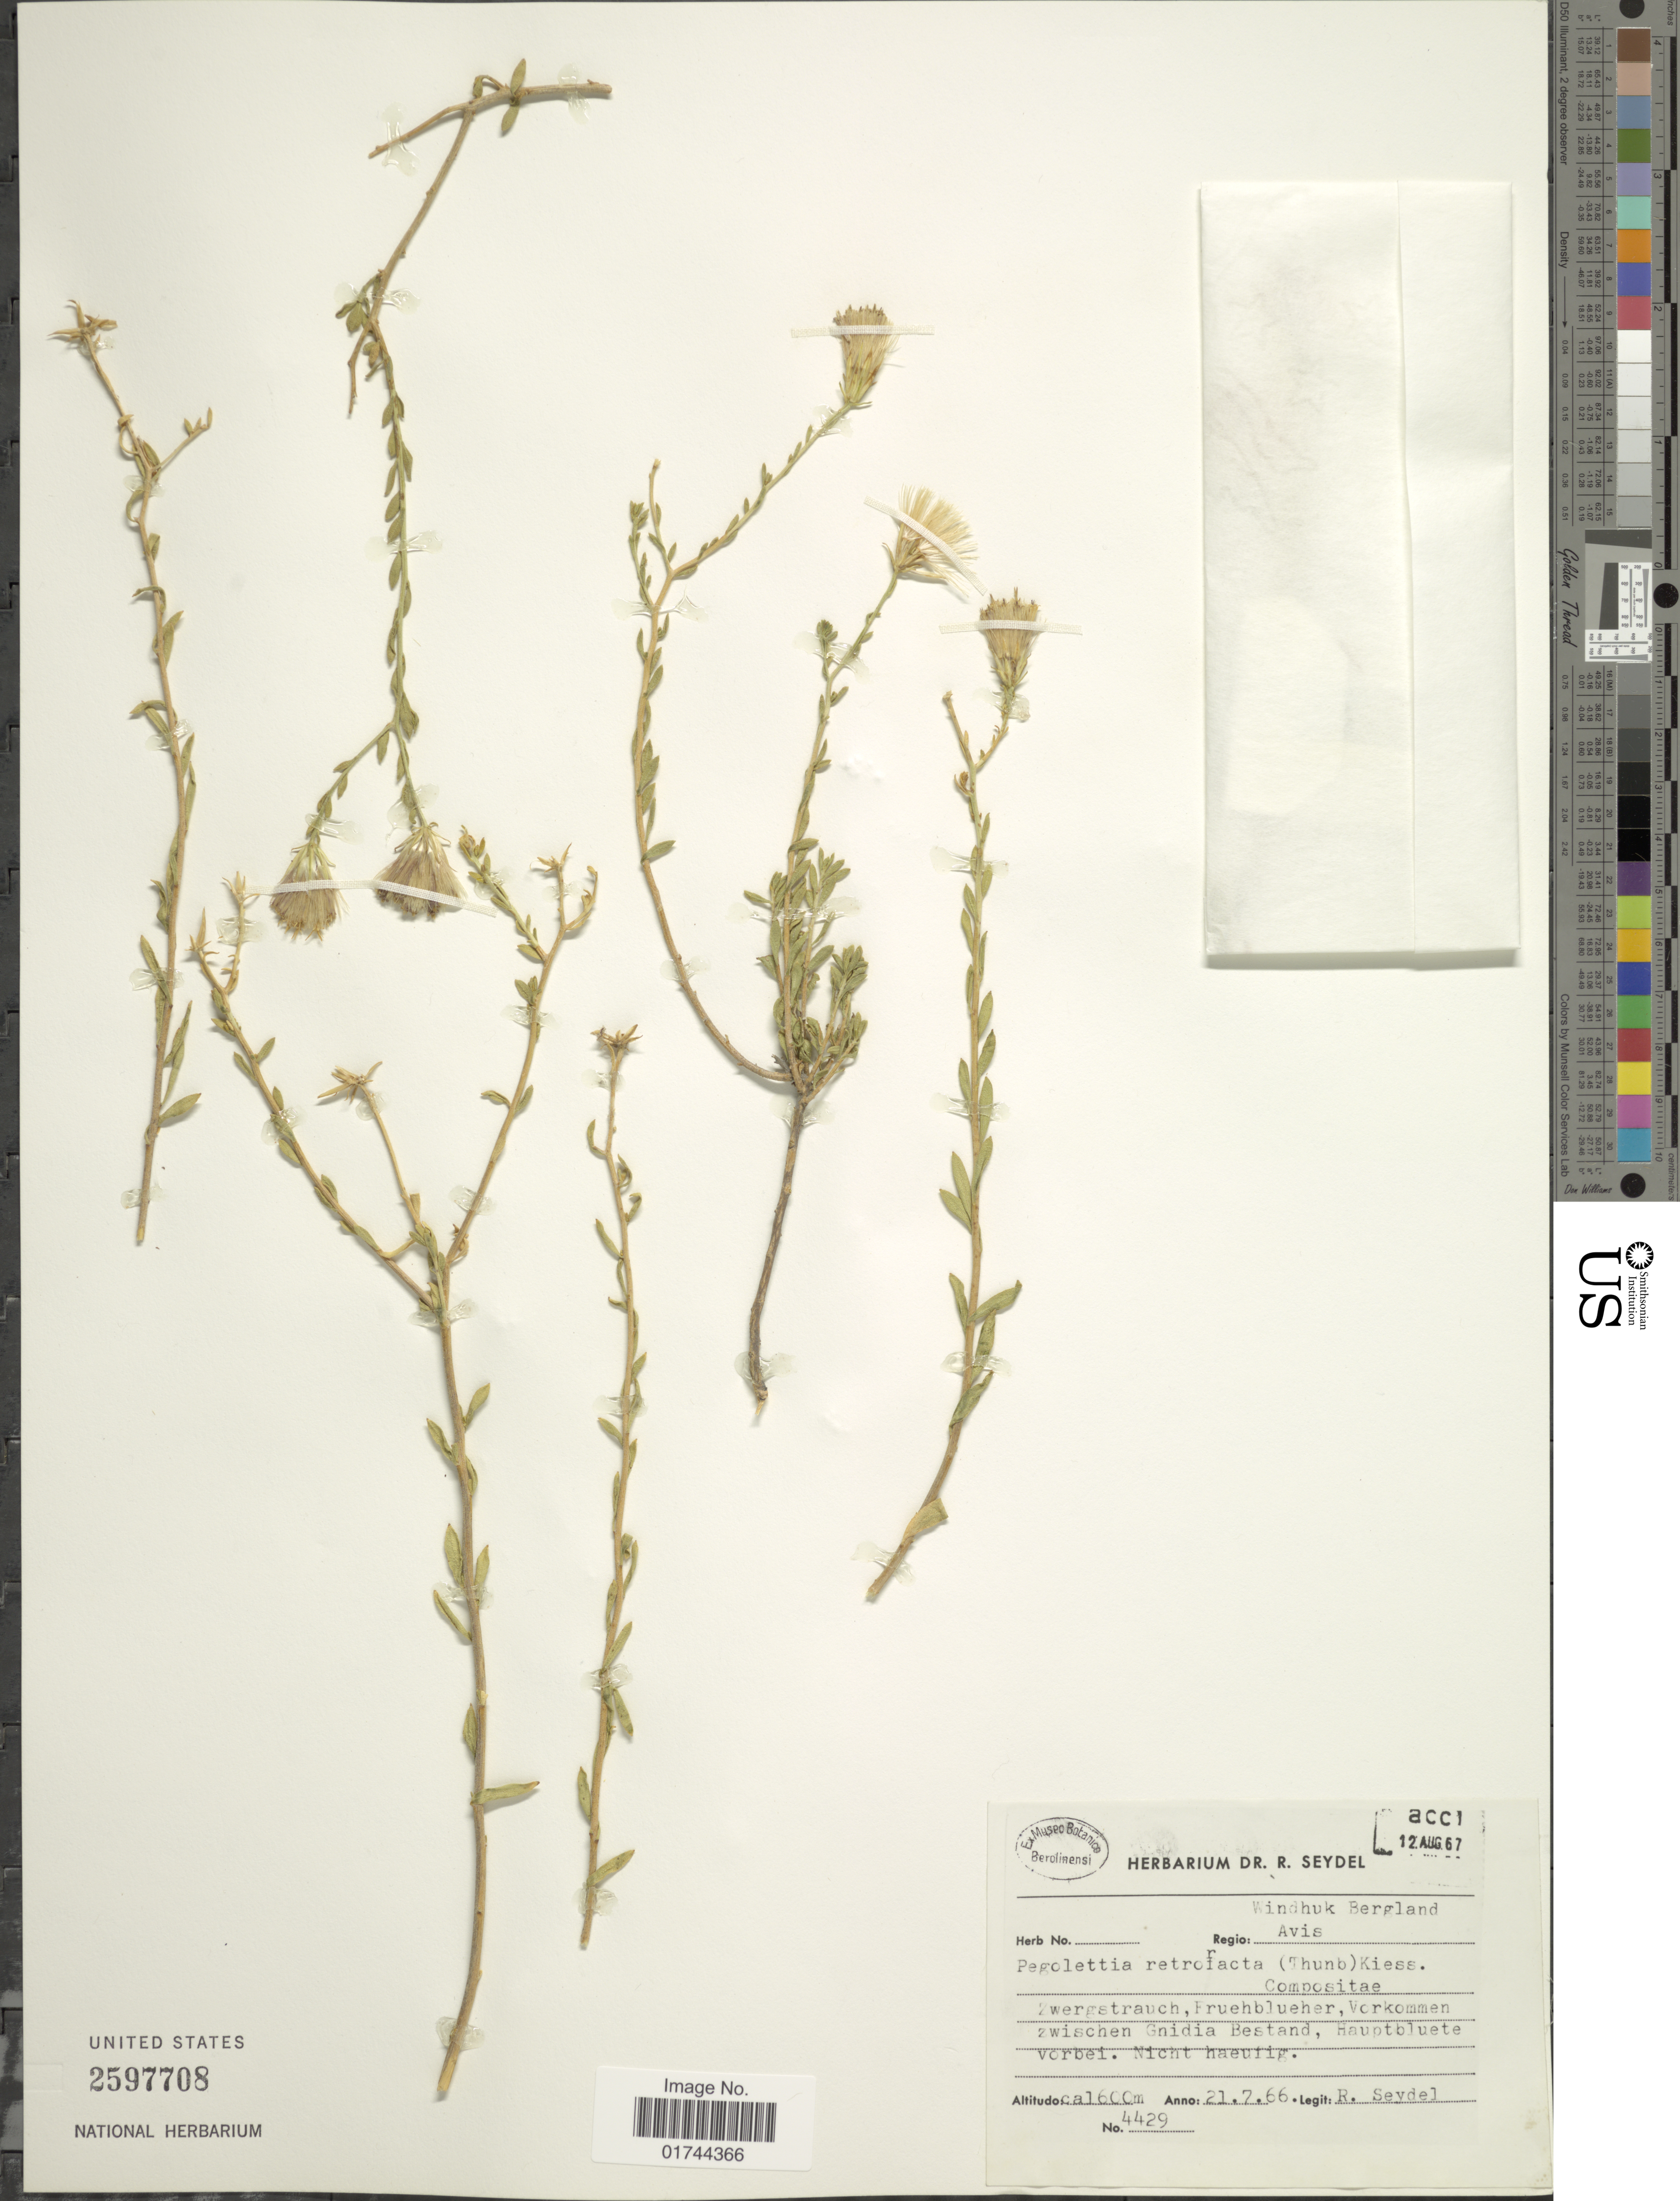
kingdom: Plantae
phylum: Tracheophyta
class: Magnoliopsida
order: Asterales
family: Asteraceae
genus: Pegolettia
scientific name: Pegolettia retrofracta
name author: (Thunb.) Kies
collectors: R. Seydel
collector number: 4429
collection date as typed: Transcribed d/m/y: 21/7/66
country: Namibia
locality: Windhuk Bergland, Avis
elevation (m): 1600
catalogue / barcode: US 2597708